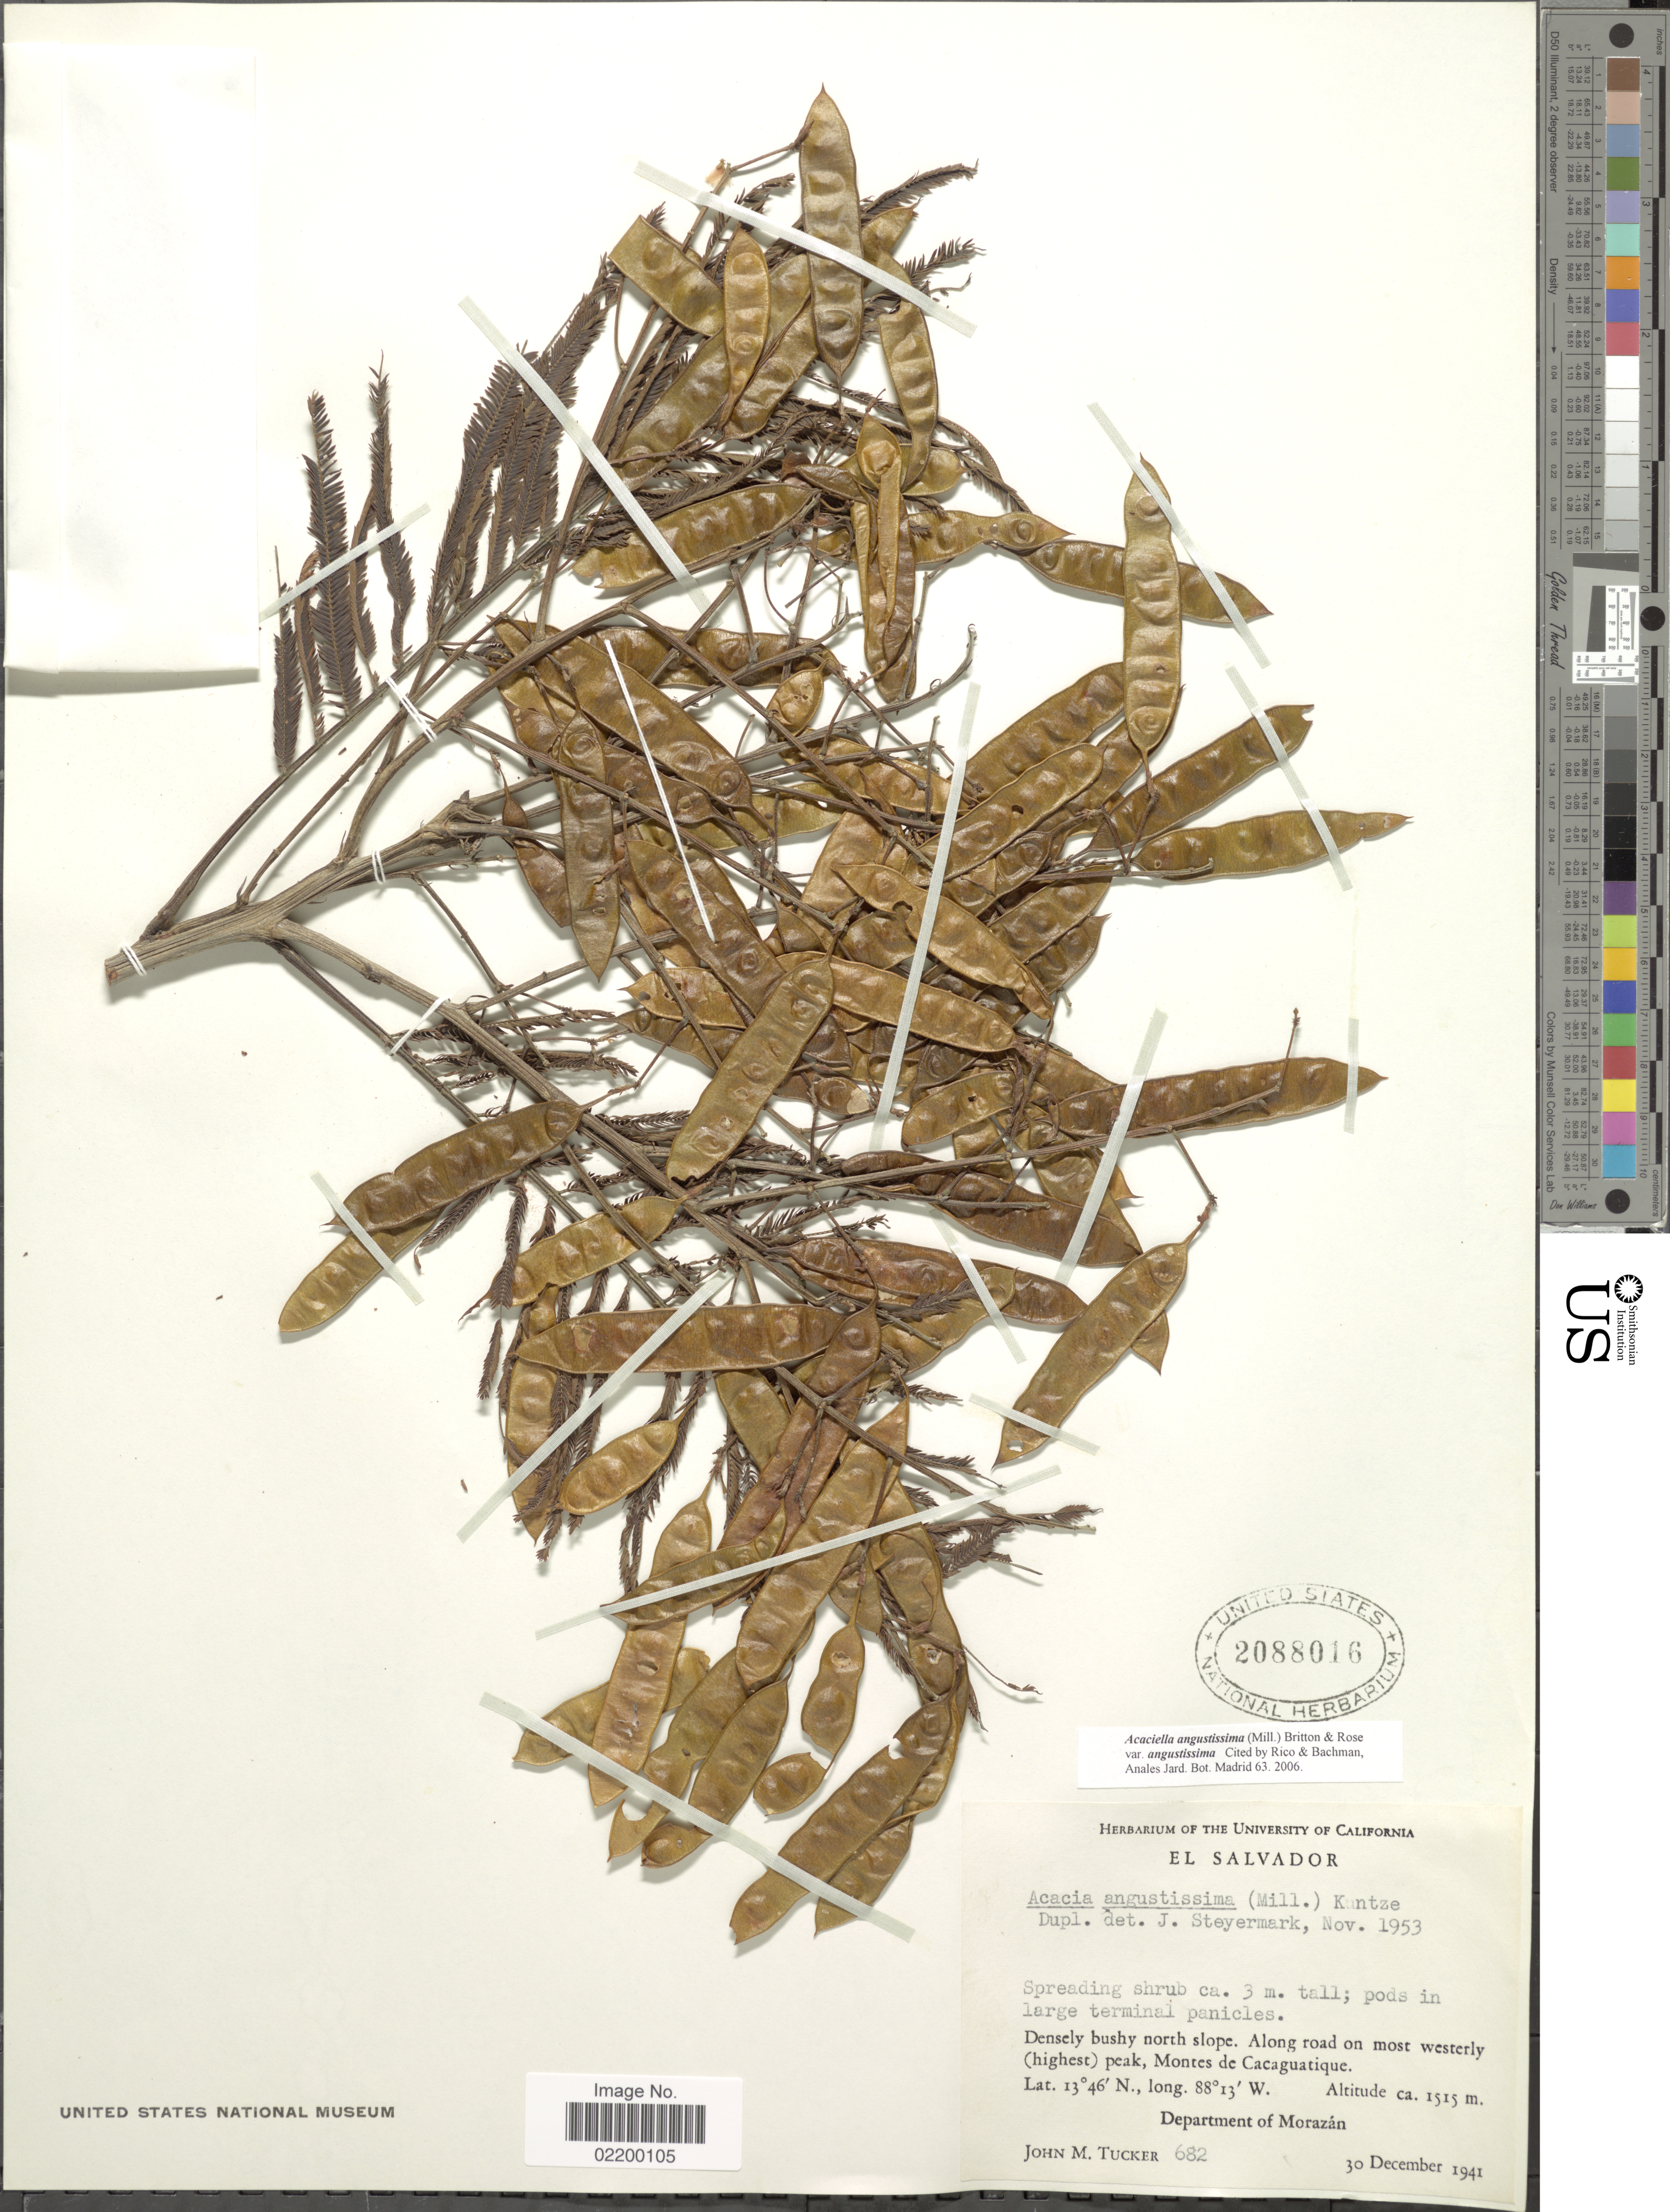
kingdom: Plantae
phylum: Tracheophyta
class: Magnoliopsida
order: Fabales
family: Fabaceae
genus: Acaciella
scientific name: Acaciella angustissima var. angustissima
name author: (Mill.) Britton & Rose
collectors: J. M. Tucker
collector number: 682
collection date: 1941-12-30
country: El Salvador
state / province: Morazan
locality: El Salvador, Along road on most westerly (highest) peak, Montes de Cacaguatique.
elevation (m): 1515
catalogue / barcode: US 2088016